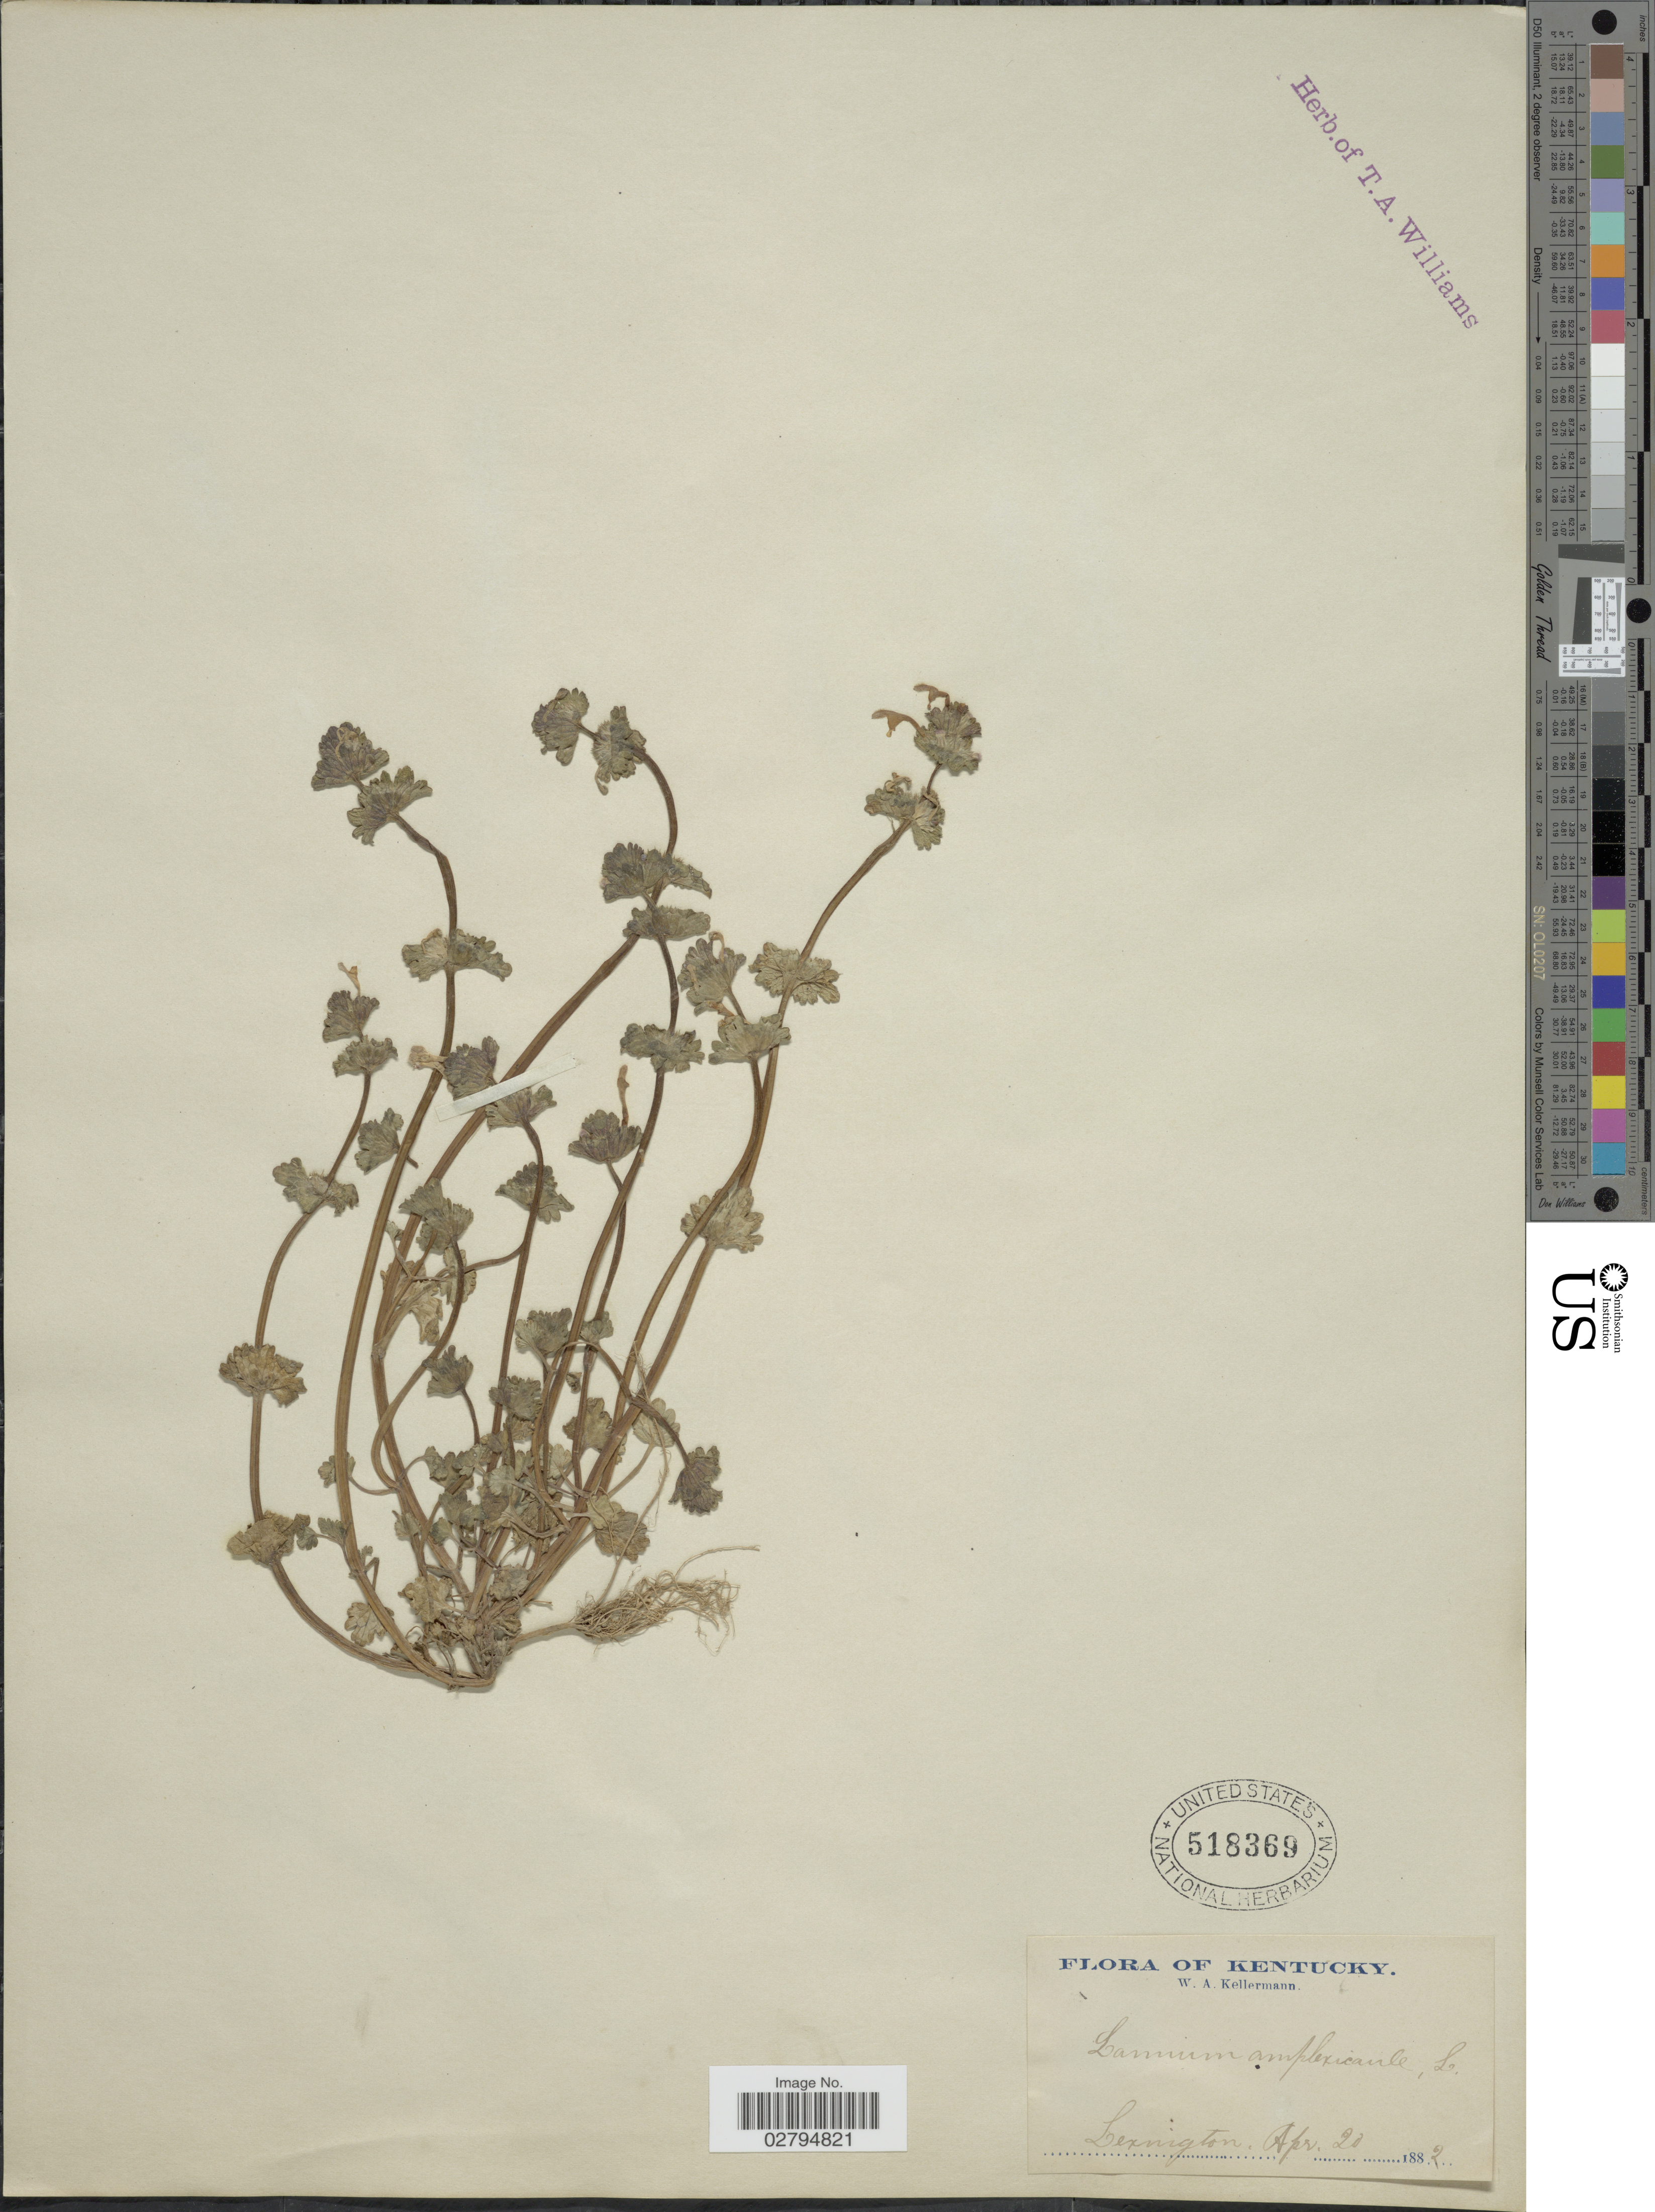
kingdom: Plantae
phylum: Tracheophyta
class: Magnoliopsida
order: Lamiales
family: Lamiaceae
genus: Lamium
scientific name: Lamium amplexicaule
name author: L.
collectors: W. Kellerman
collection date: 1882-04-20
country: United States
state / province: Kentucky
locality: Lexington.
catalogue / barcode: US 518369